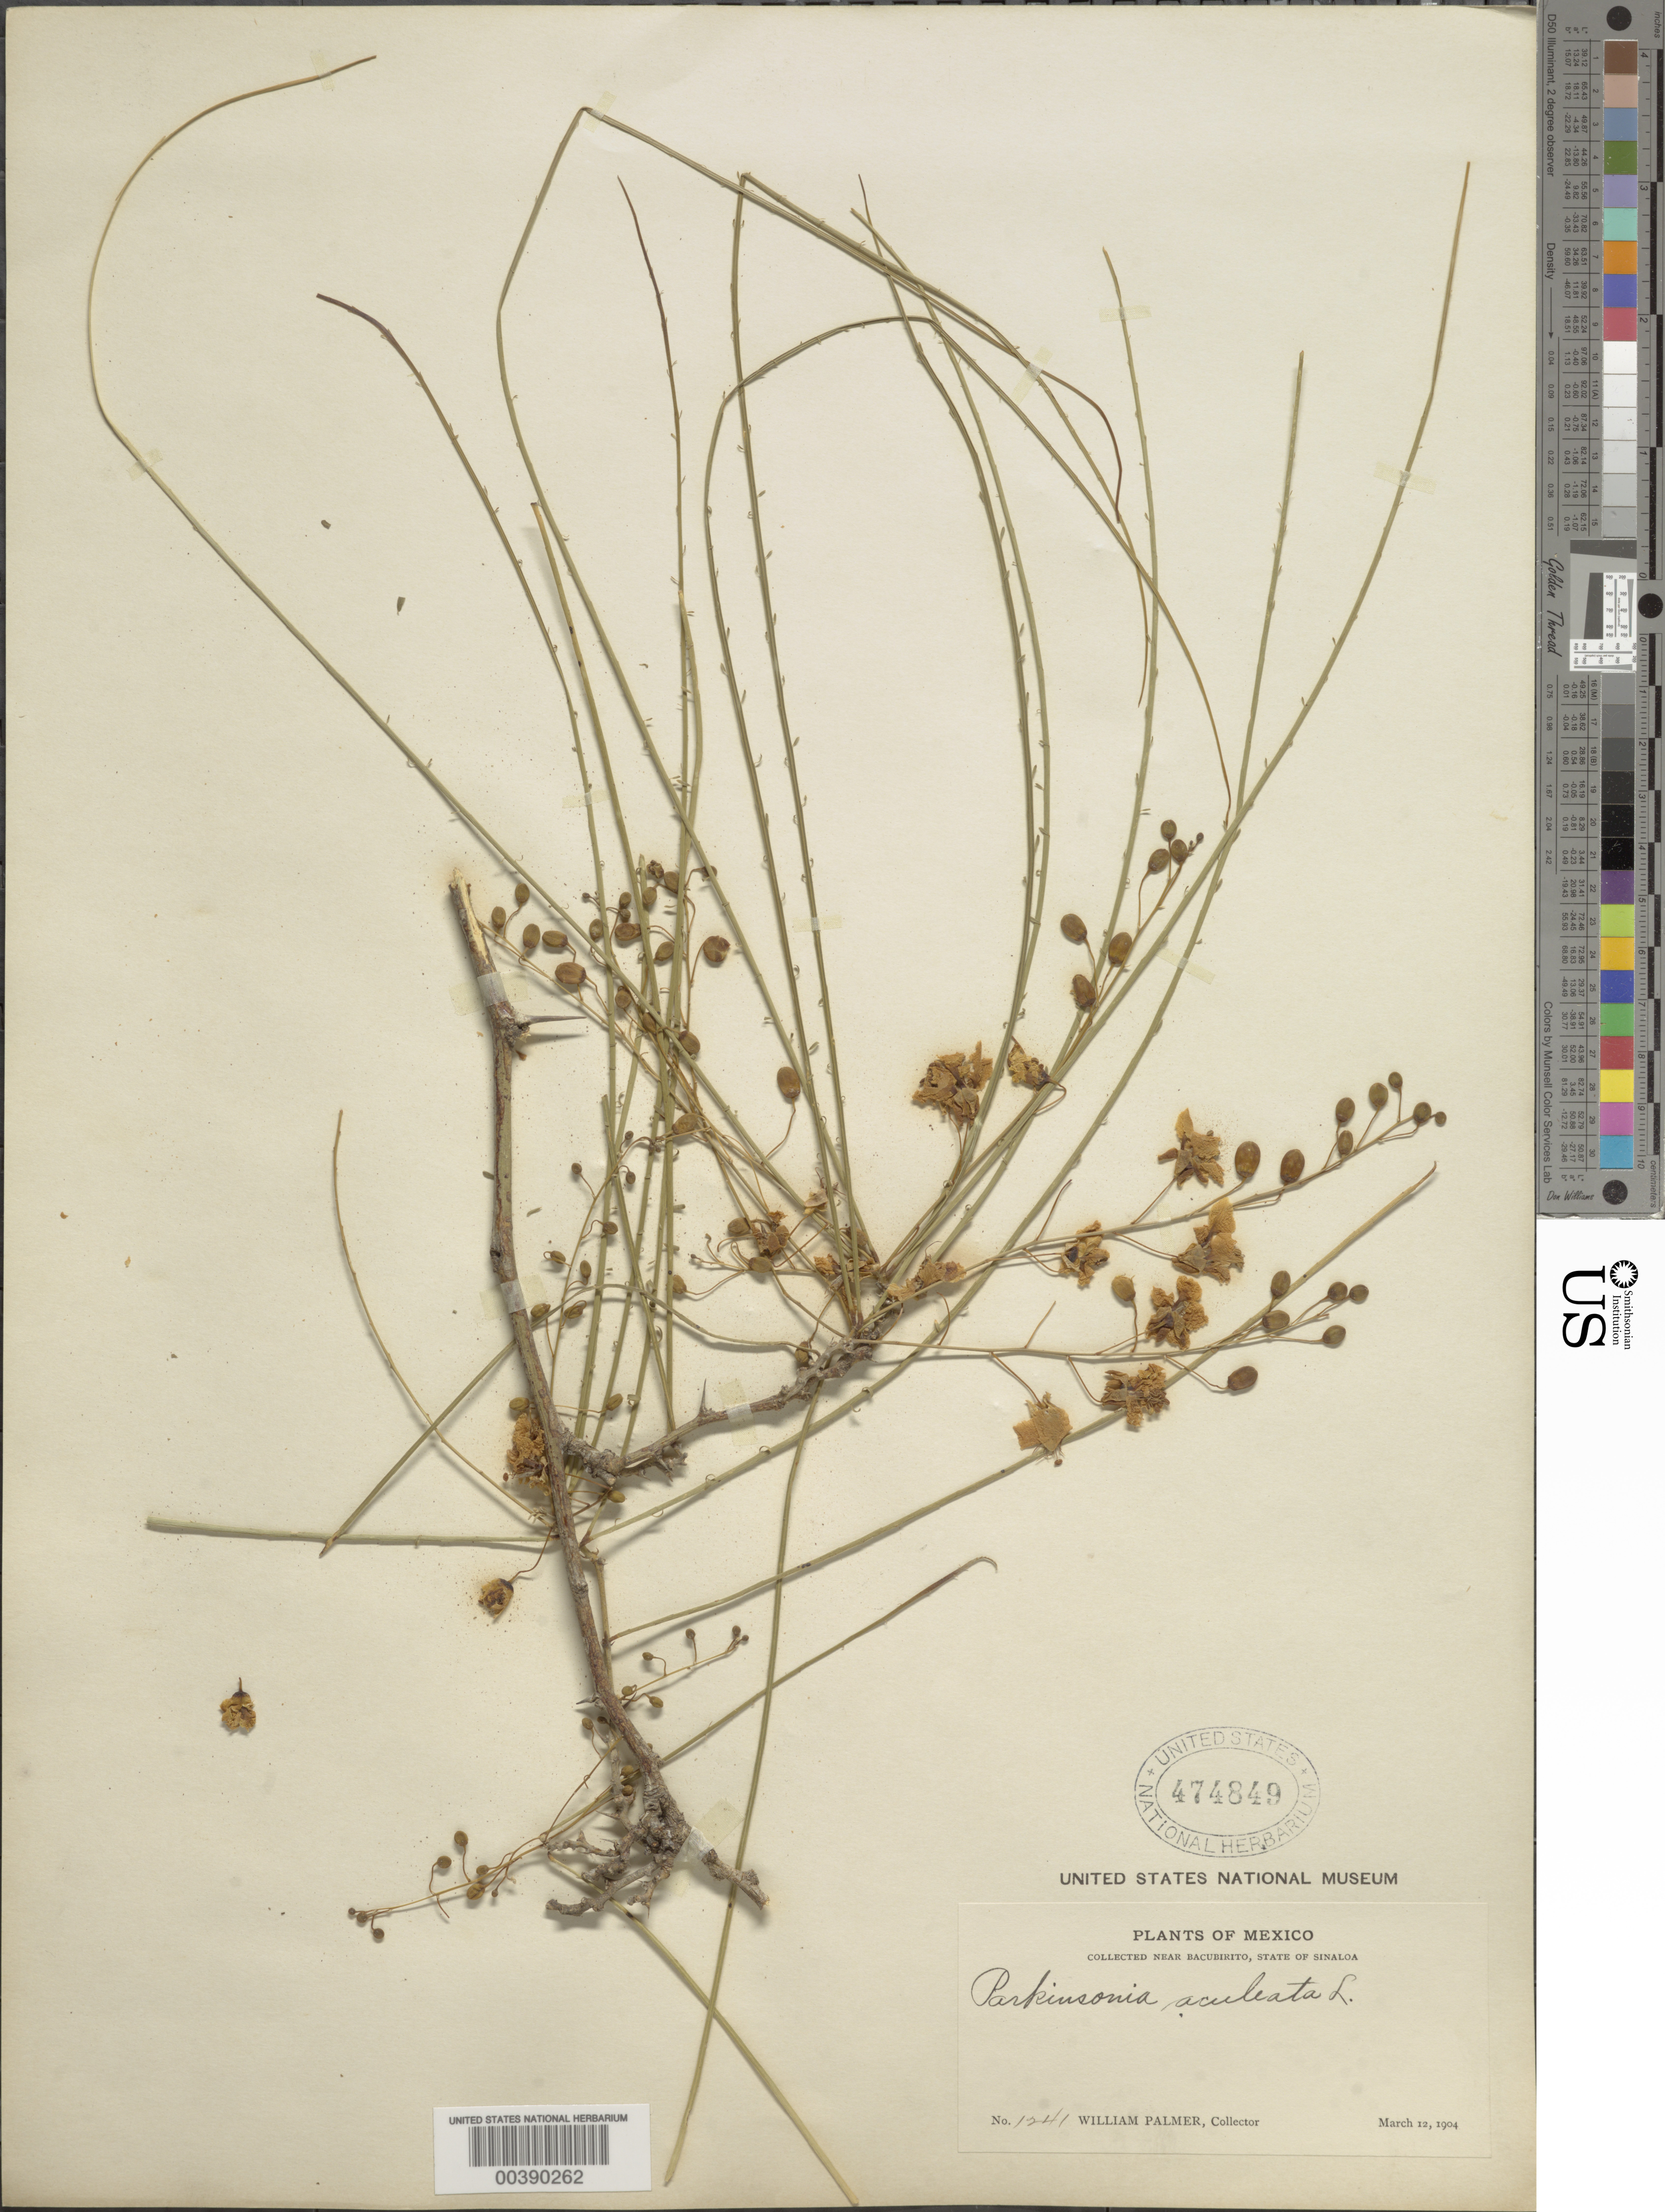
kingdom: Plantae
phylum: Tracheophyta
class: Magnoliopsida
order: Fabales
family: Fabaceae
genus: Parkinsonia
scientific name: Parkinsonia aculeata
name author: L.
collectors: W. Palmer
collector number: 1241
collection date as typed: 12 Mar 1904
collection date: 1904-03-12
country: Mexico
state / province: Sinaloa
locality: Near bacubirito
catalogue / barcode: US 474849